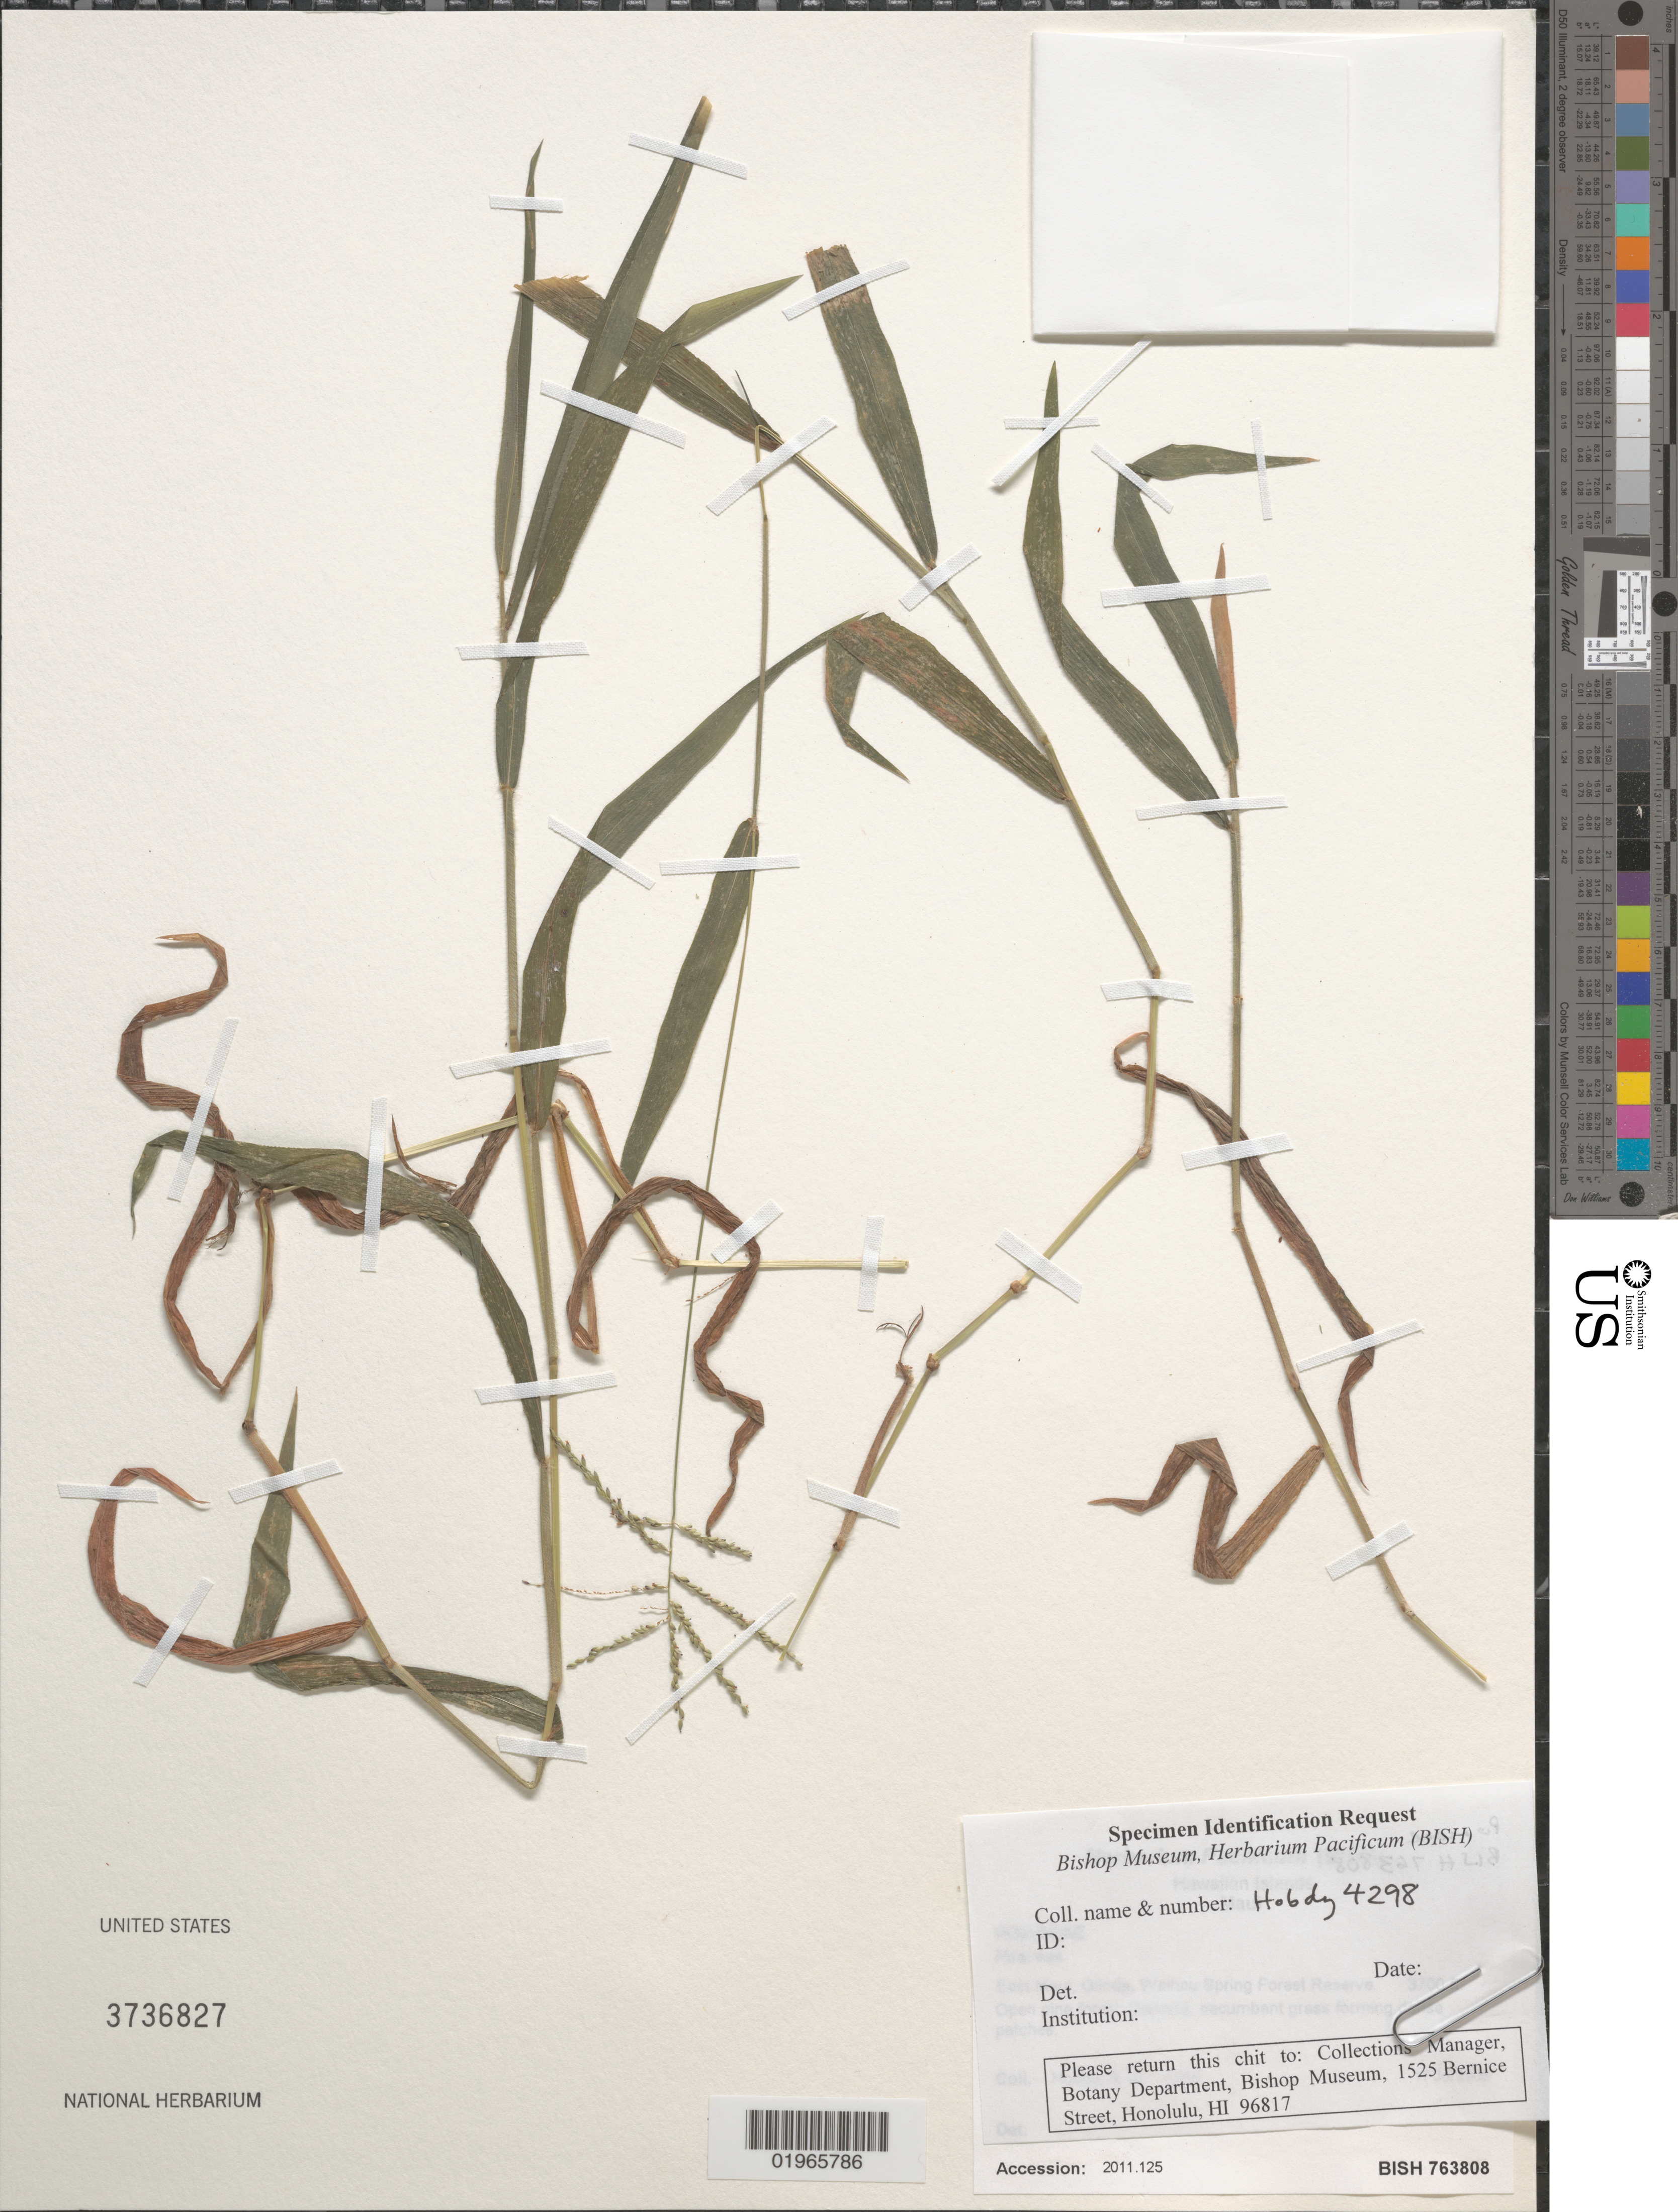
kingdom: Plantae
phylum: Tracheophyta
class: Liliopsida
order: Poales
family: Poaceae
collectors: R. Hobdy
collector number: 4298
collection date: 2008-07-17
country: United States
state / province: Hawaii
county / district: Maui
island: Maui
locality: East Maui, Olinda, Waihou Spring Forest Reserve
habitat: Open pine forest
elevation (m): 1128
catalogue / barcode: US 3736827